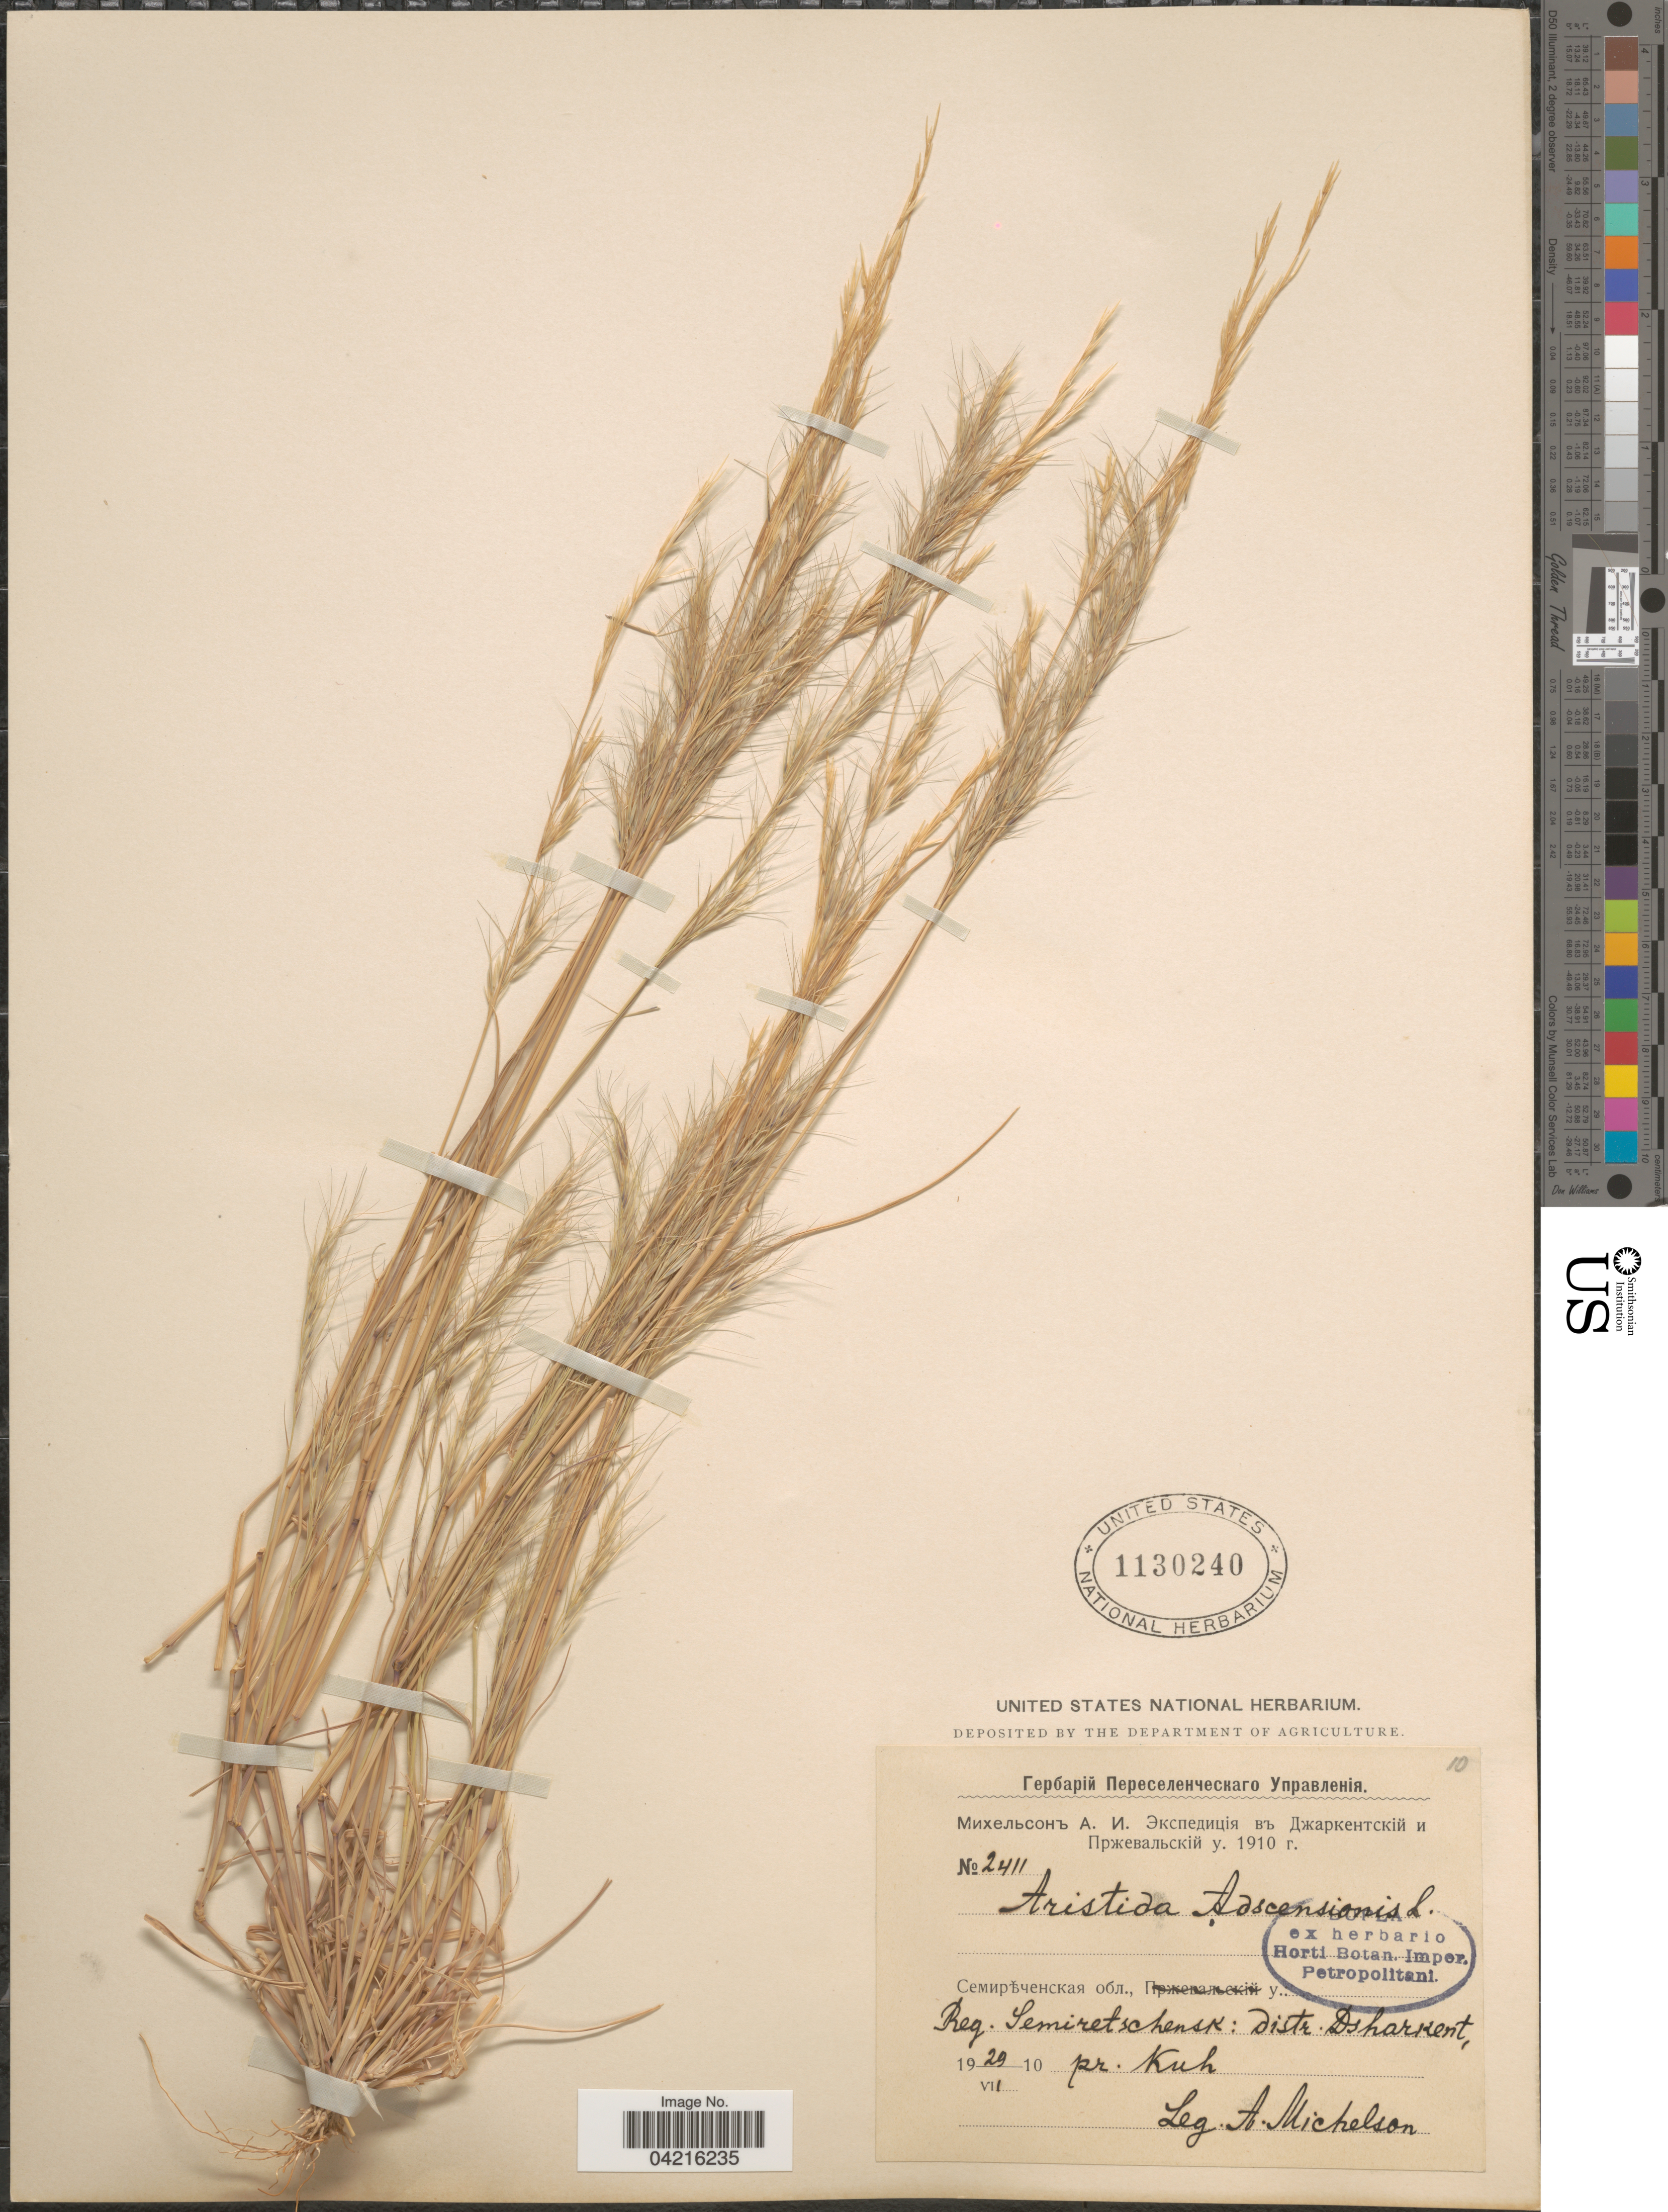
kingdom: Plantae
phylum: Tracheophyta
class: Liliopsida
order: Poales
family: Poaceae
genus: Aristida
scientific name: Aristida adscensionis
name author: L.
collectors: A. Michelson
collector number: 2411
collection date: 1910-07-29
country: Kazakhstan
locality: X. Reg. Semiretschensk: distr. Dsharkent, pr. Kuh.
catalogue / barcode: US 1130240